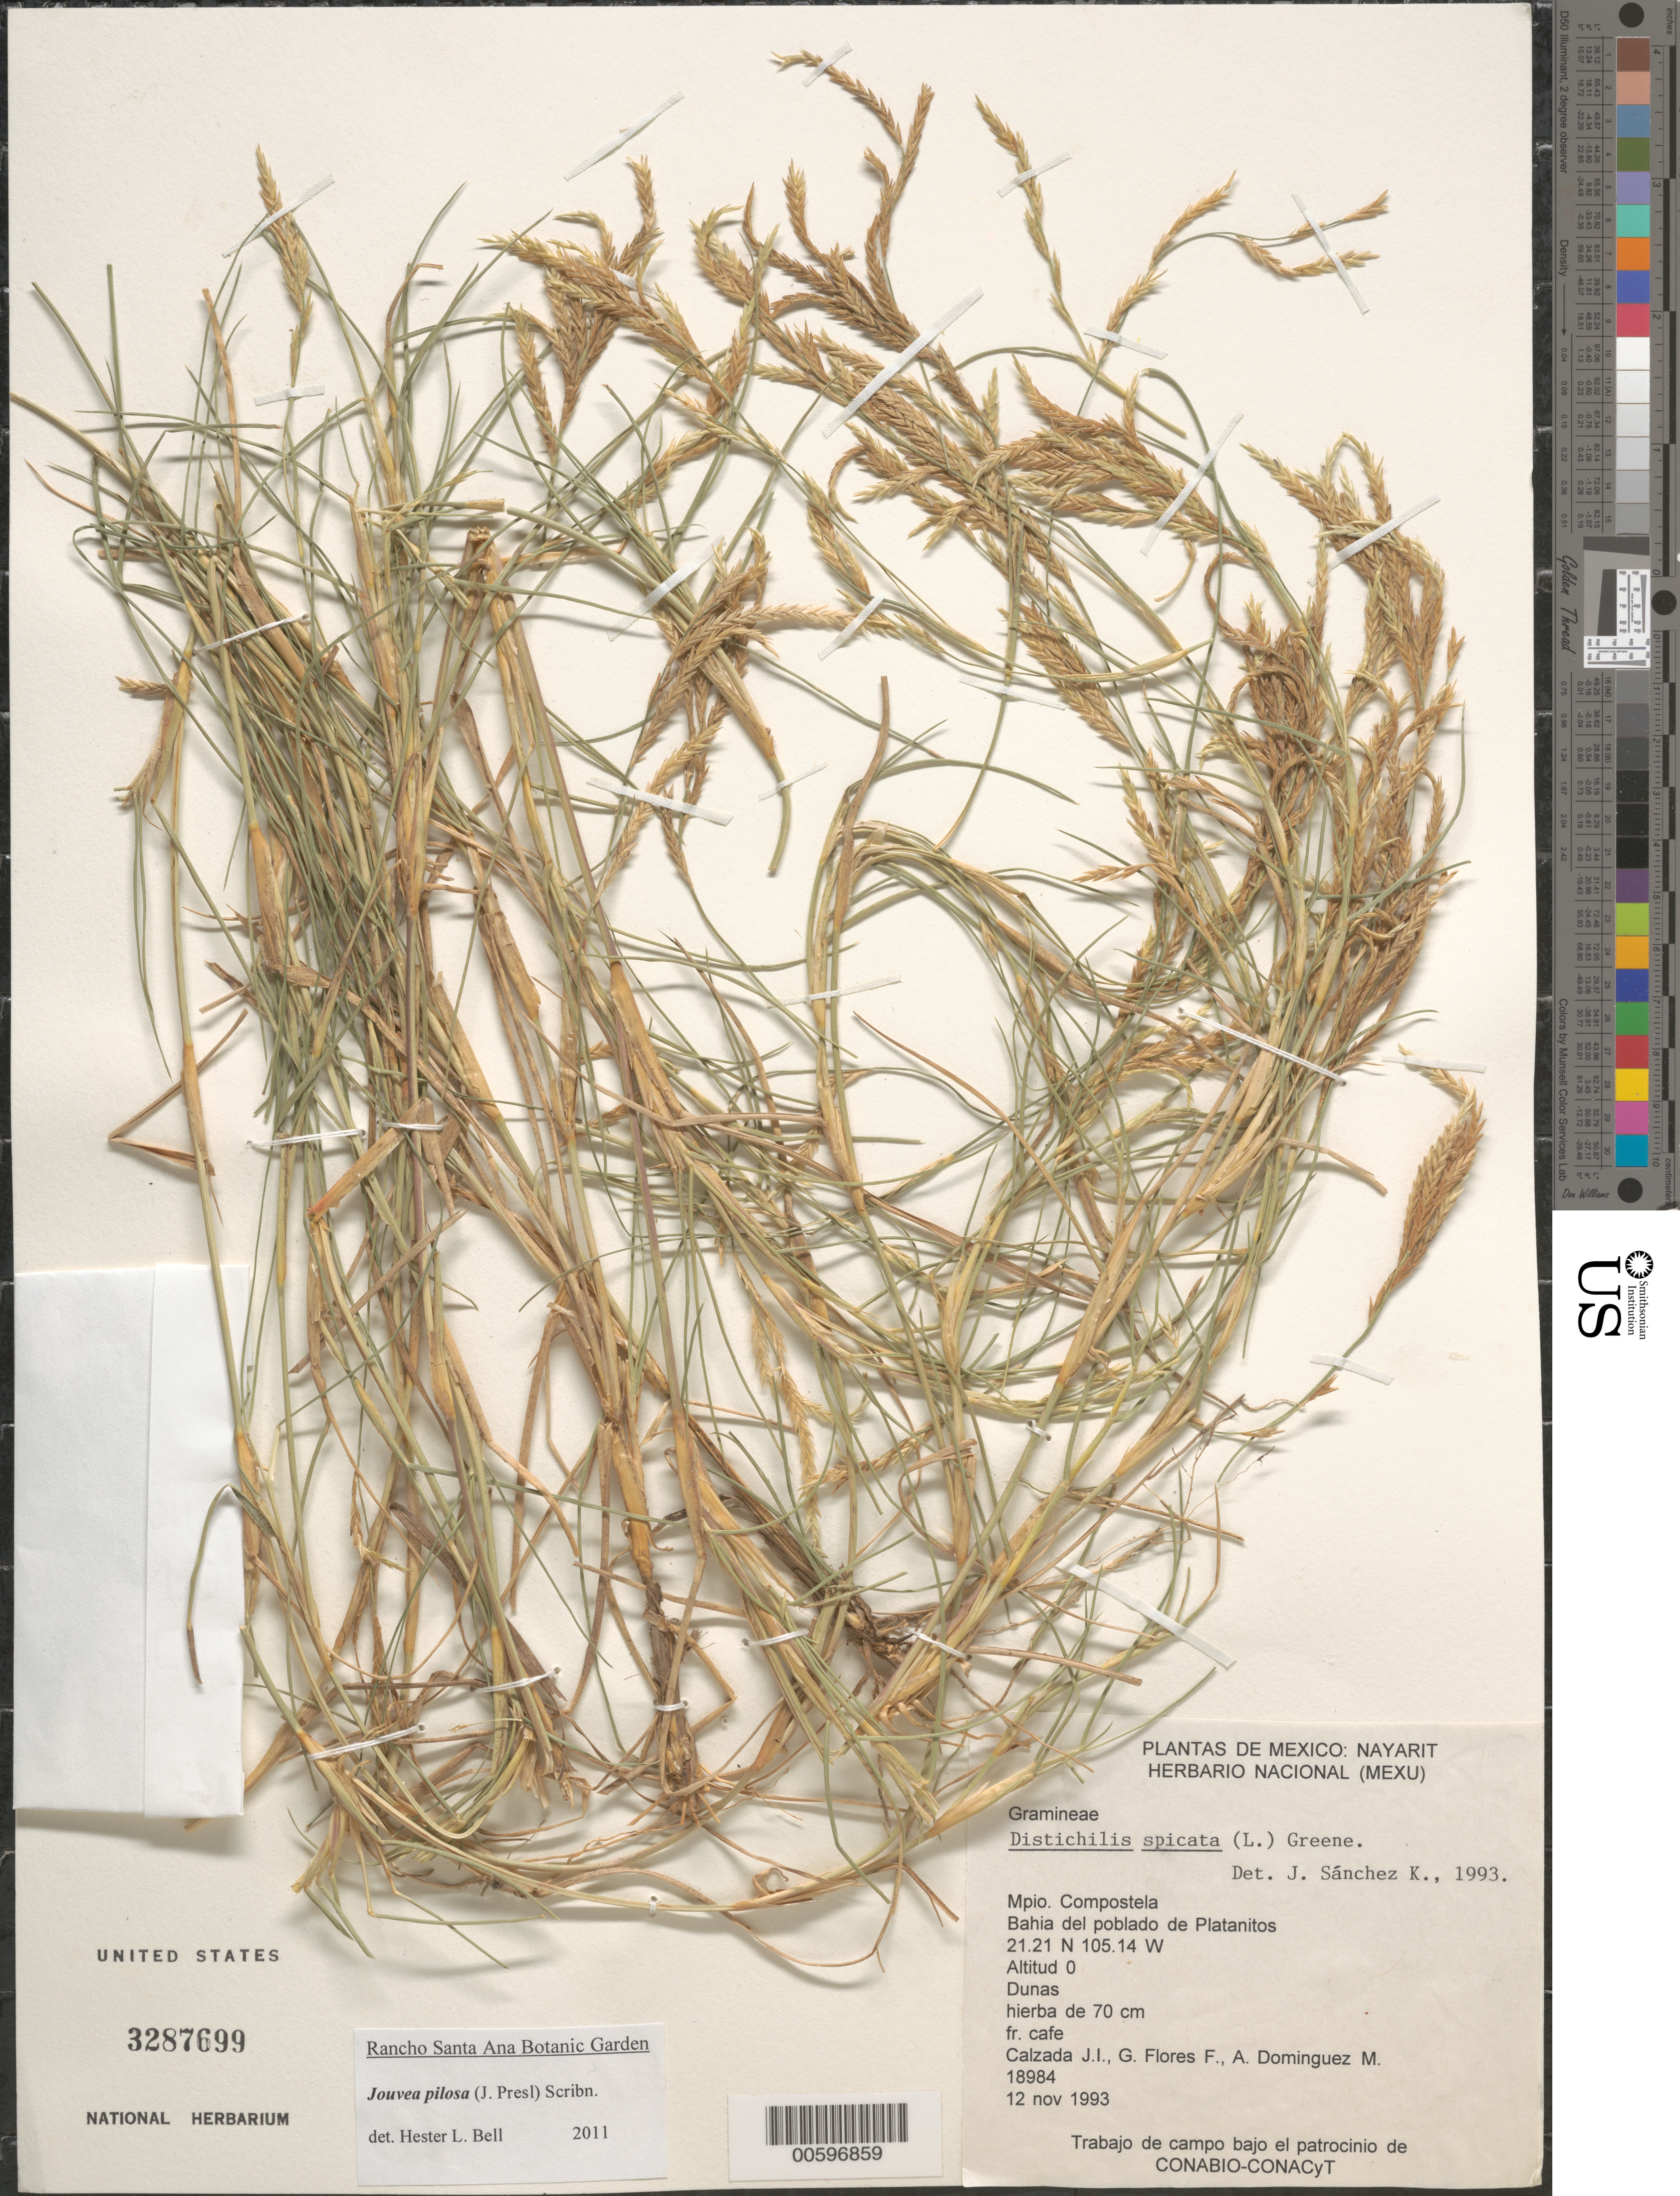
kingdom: Plantae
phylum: Tracheophyta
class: Liliopsida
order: Poales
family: Poaceae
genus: Jouvea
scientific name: Jouvea pilosa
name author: (J. Presl) Scribn.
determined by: Bell, H. L.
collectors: J. I. Calzada, G. Flores F. & A. Dominguez M.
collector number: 18984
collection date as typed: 12 Nov 1993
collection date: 1993-11-12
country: Mexico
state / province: Nayarit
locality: Mpio. Compostela, Bahia del poblado de Platanitos.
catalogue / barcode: US 3287699